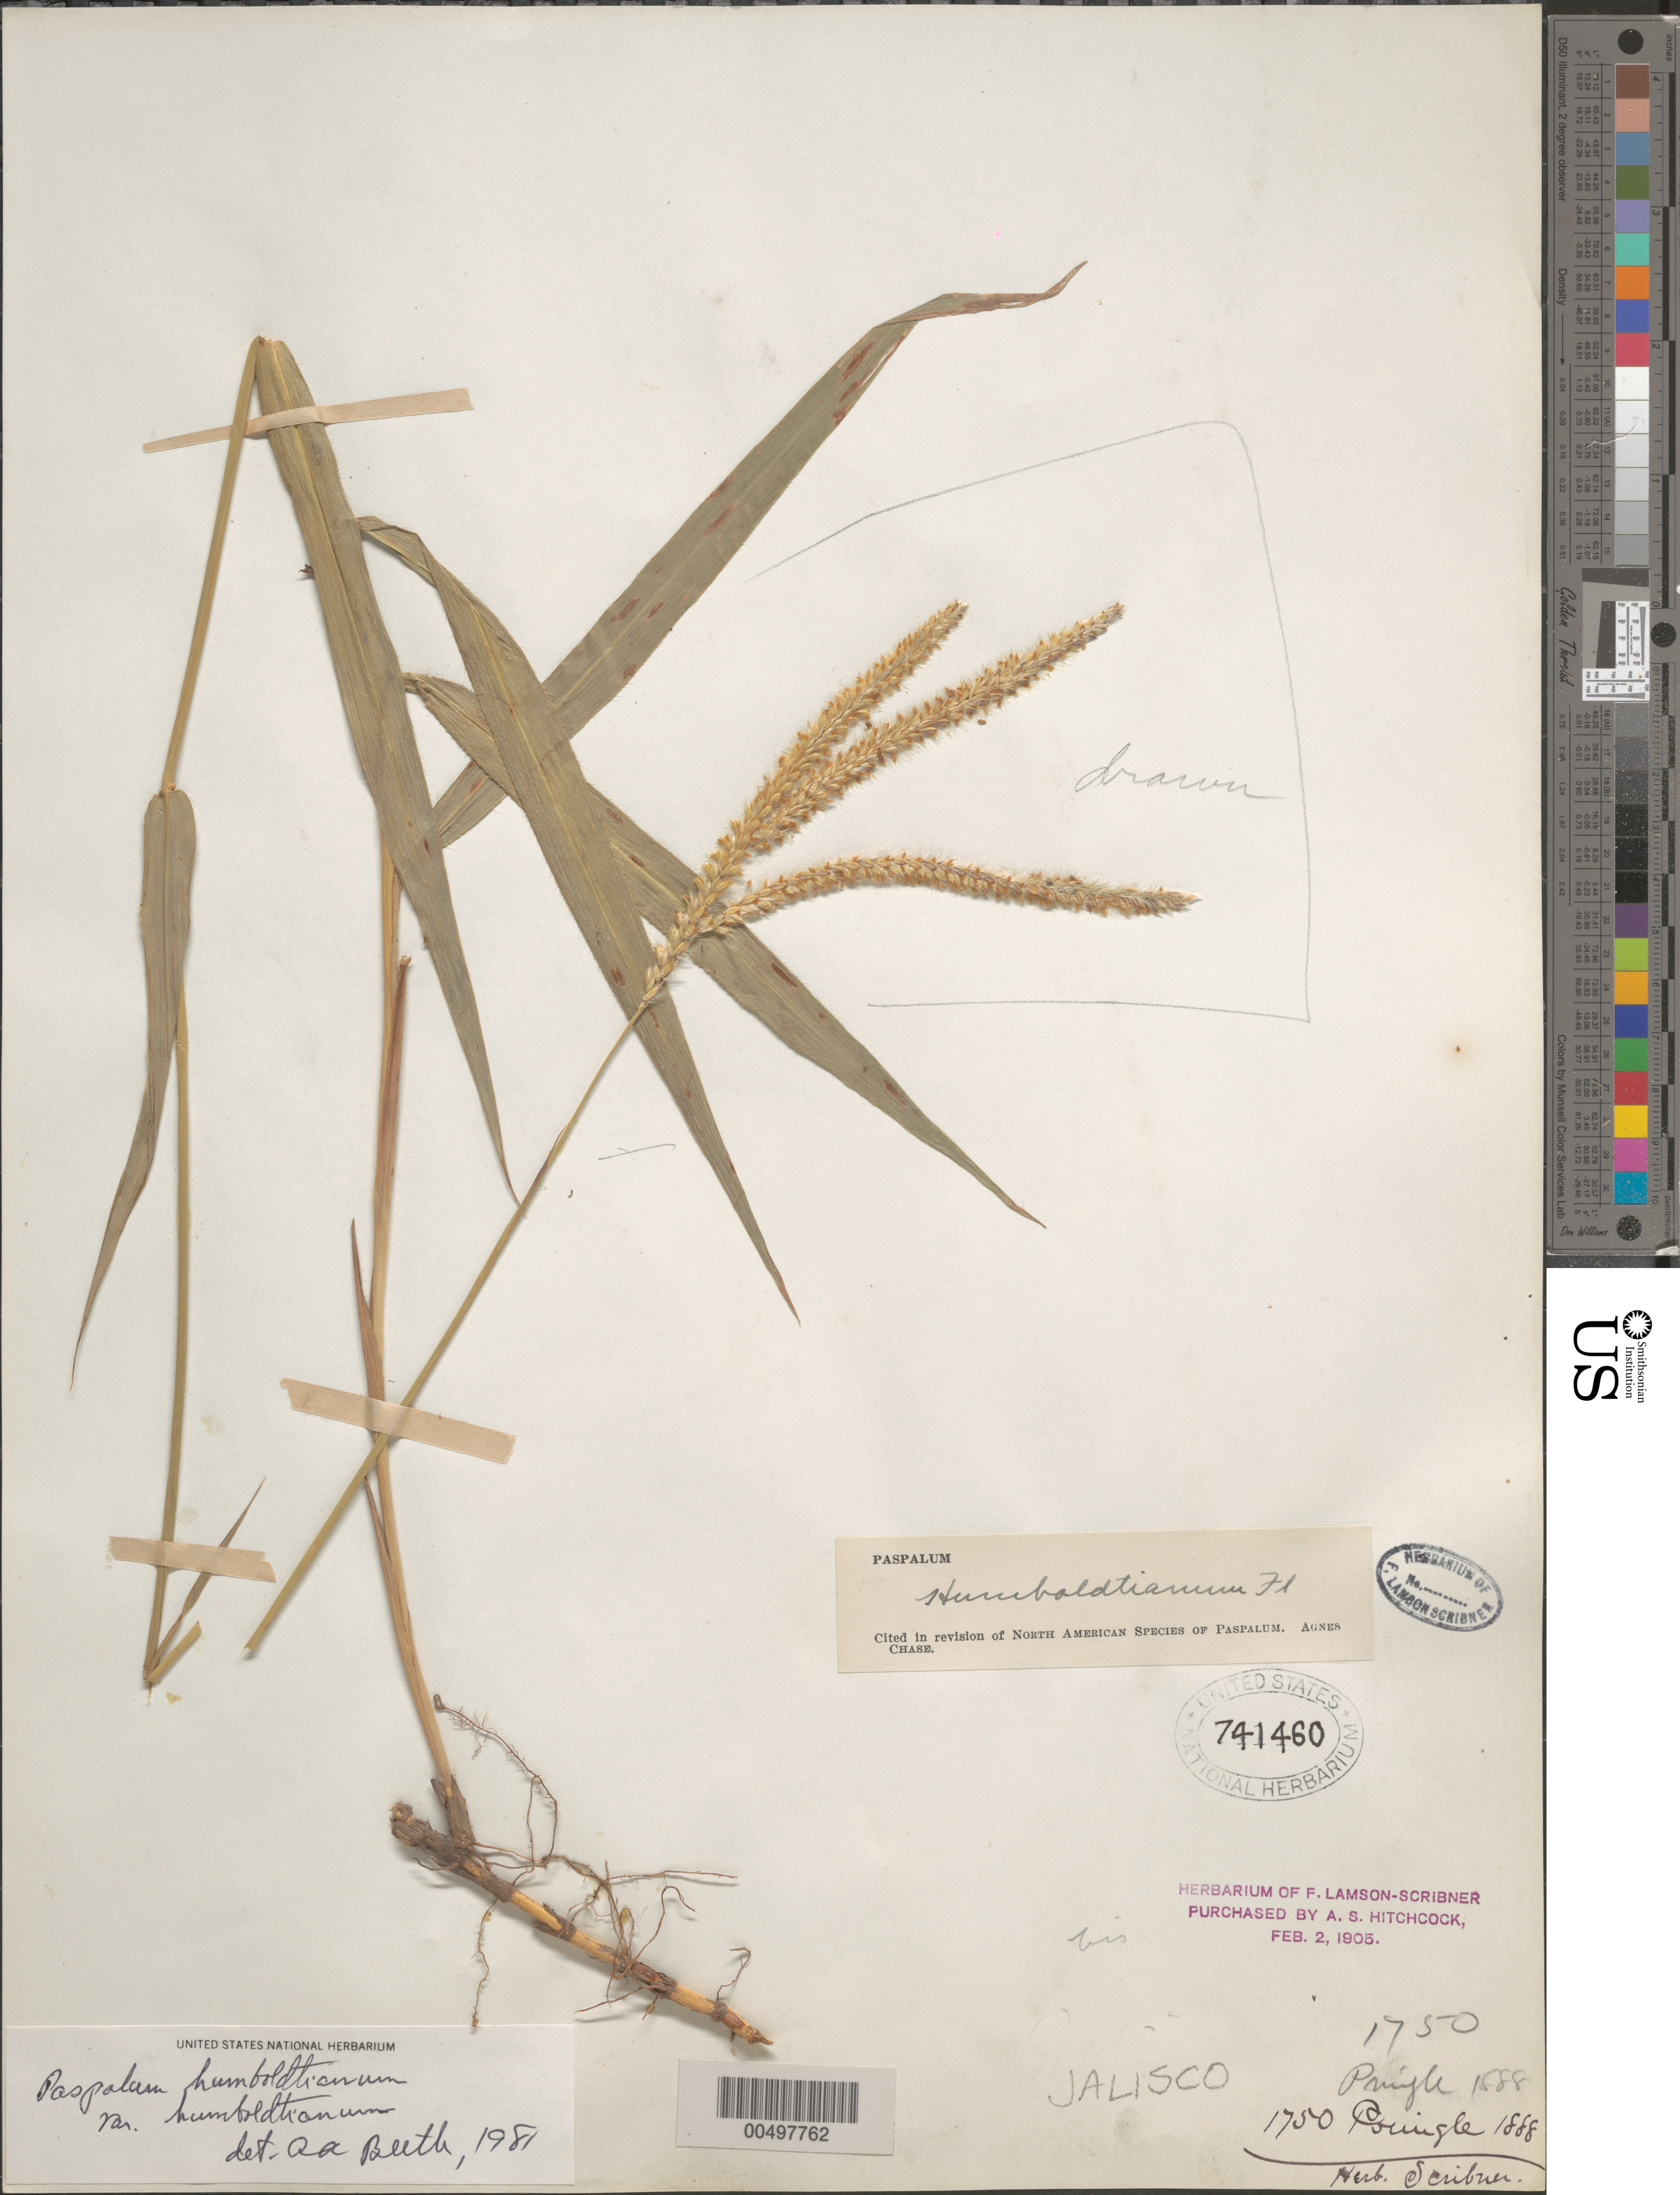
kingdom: Plantae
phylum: Tracheophyta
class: Liliopsida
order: Poales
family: Poaceae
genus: Paspalum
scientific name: Paspalum humboldtianum var. humboldtianum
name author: Flüggé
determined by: Beetle, Alan A.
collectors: -- Pringle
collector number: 1750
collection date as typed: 1888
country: Mexico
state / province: Durango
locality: San Ramon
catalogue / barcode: US 741460